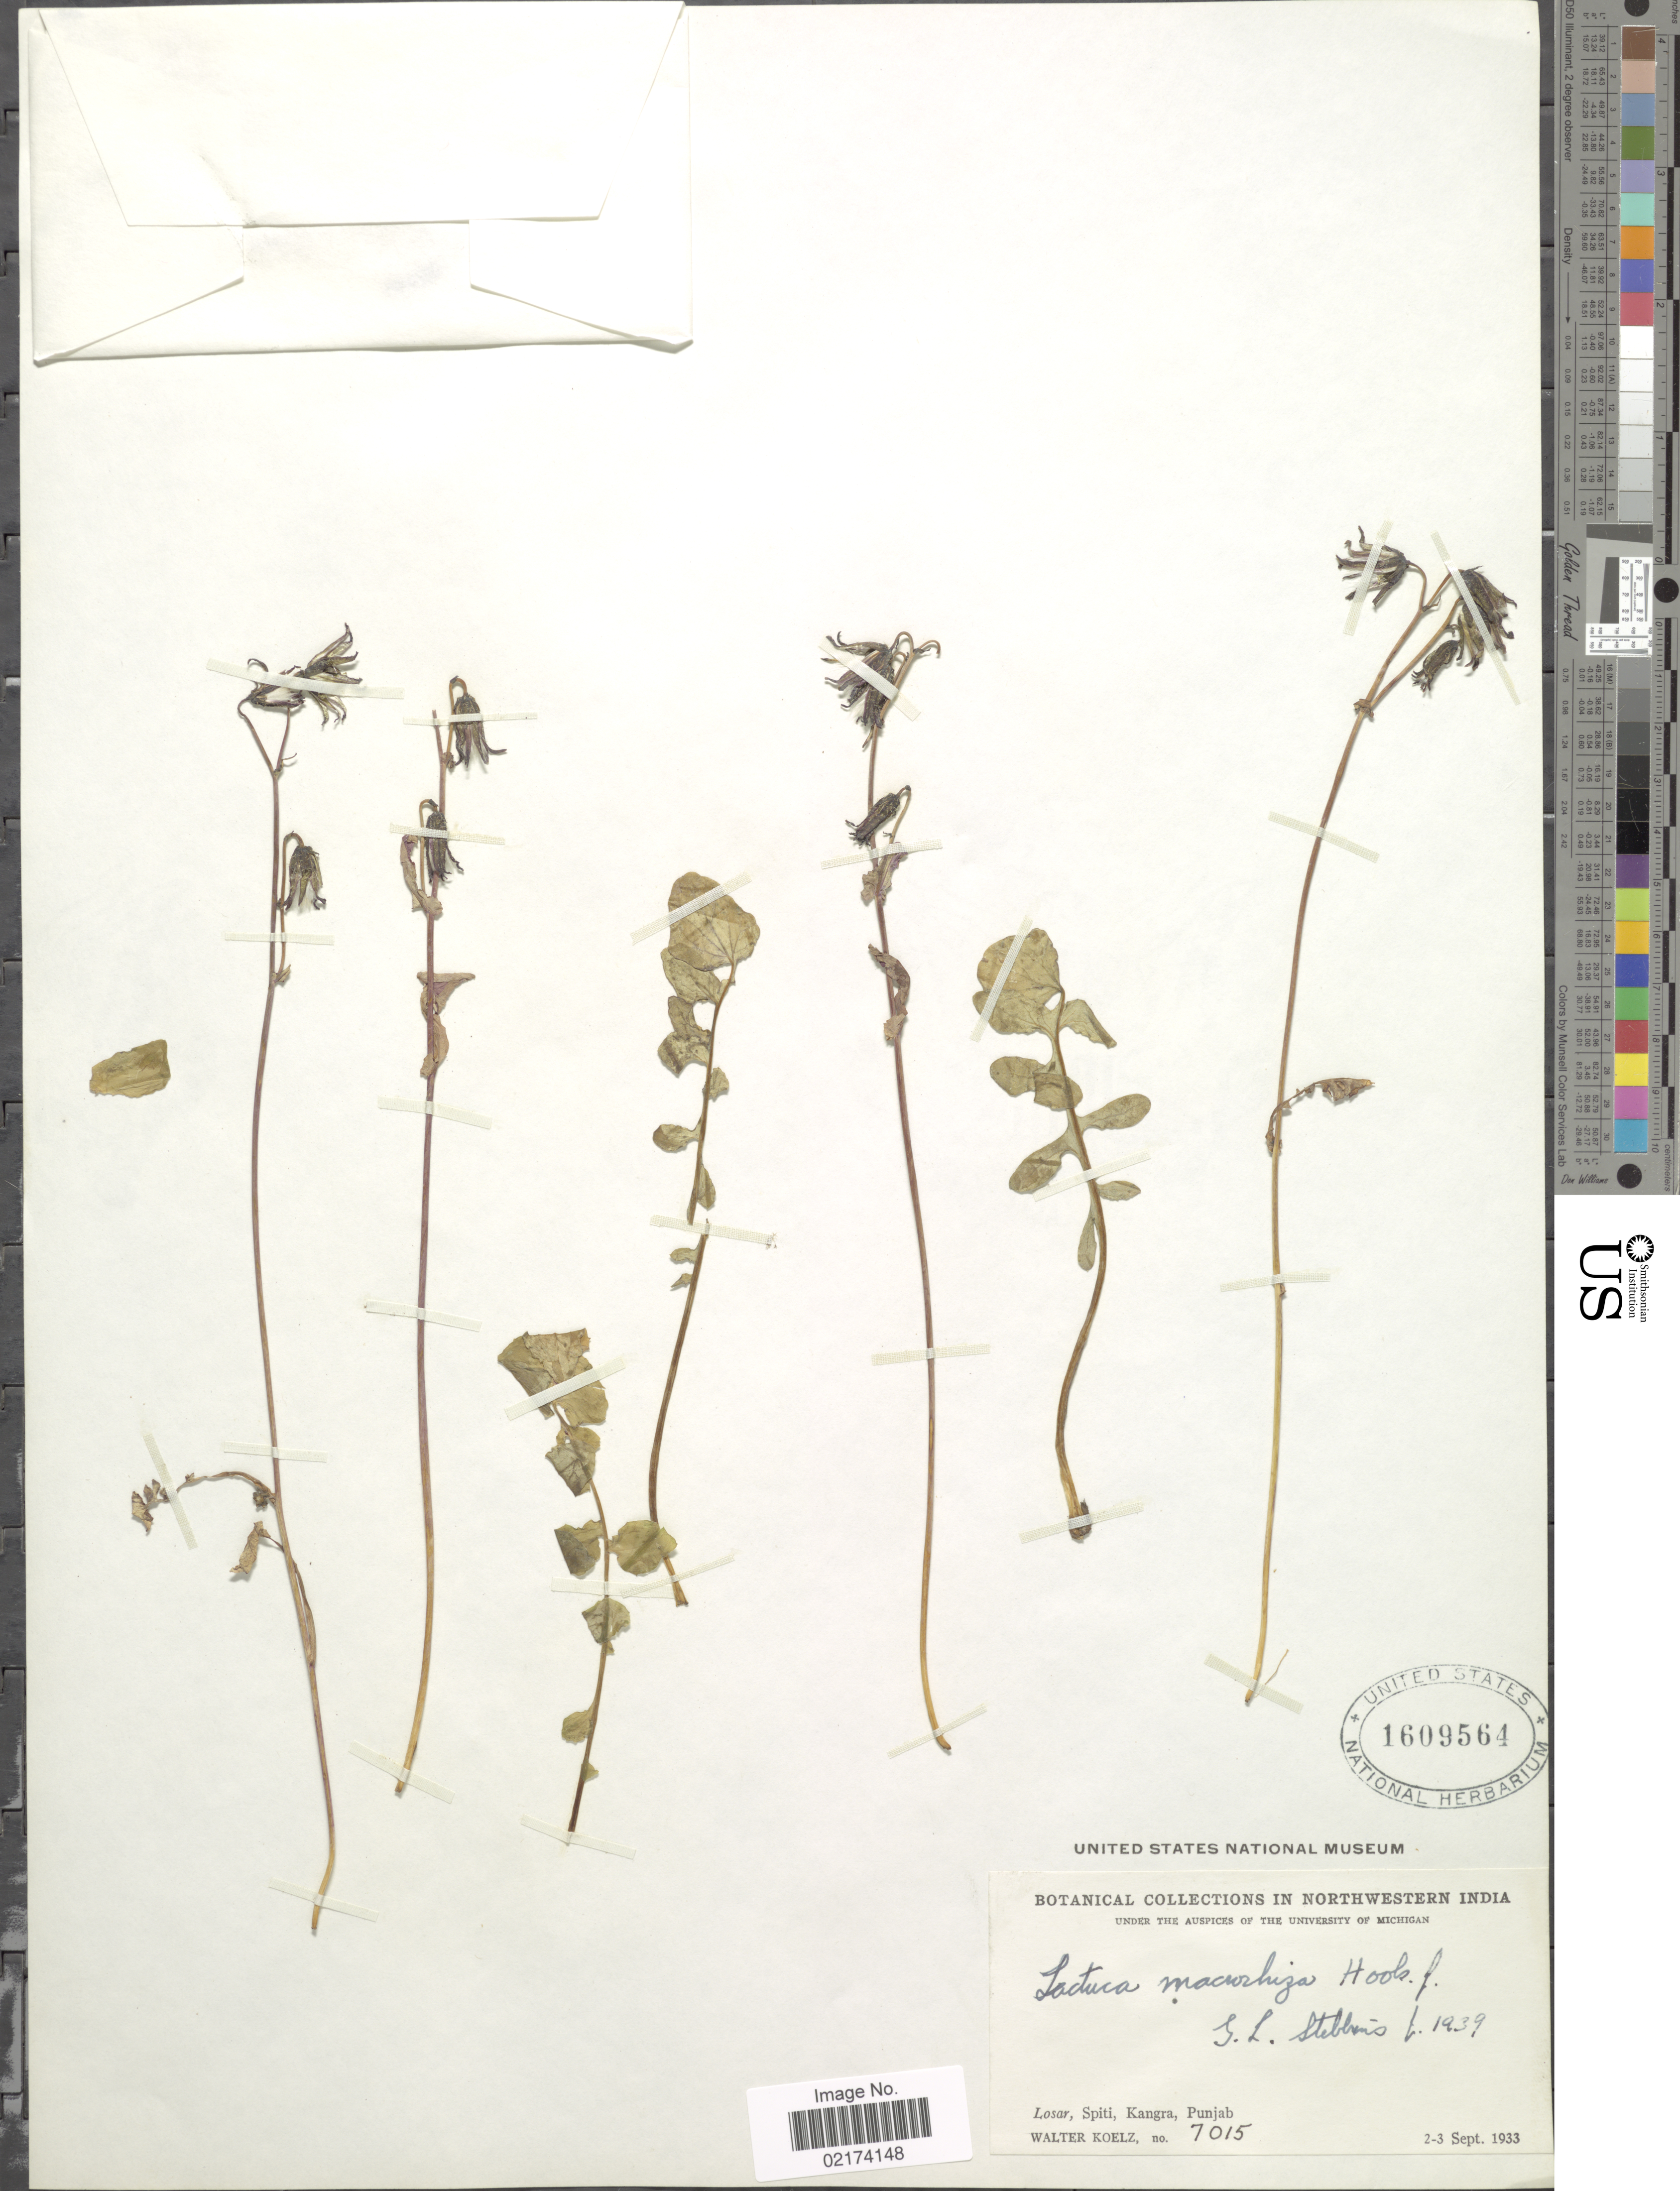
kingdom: Plantae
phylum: Tracheophyta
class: Magnoliopsida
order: Asterales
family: Asteraceae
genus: Lactuca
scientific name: Lactuca macrorhiza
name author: (Royle) Hook. f.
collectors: W. N. Koelz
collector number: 7015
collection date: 1933-09-02/1933-09-03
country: India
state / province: Himachal Pradesh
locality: Northwestern India, Losar, Spiti, Kangra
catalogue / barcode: US 1609564